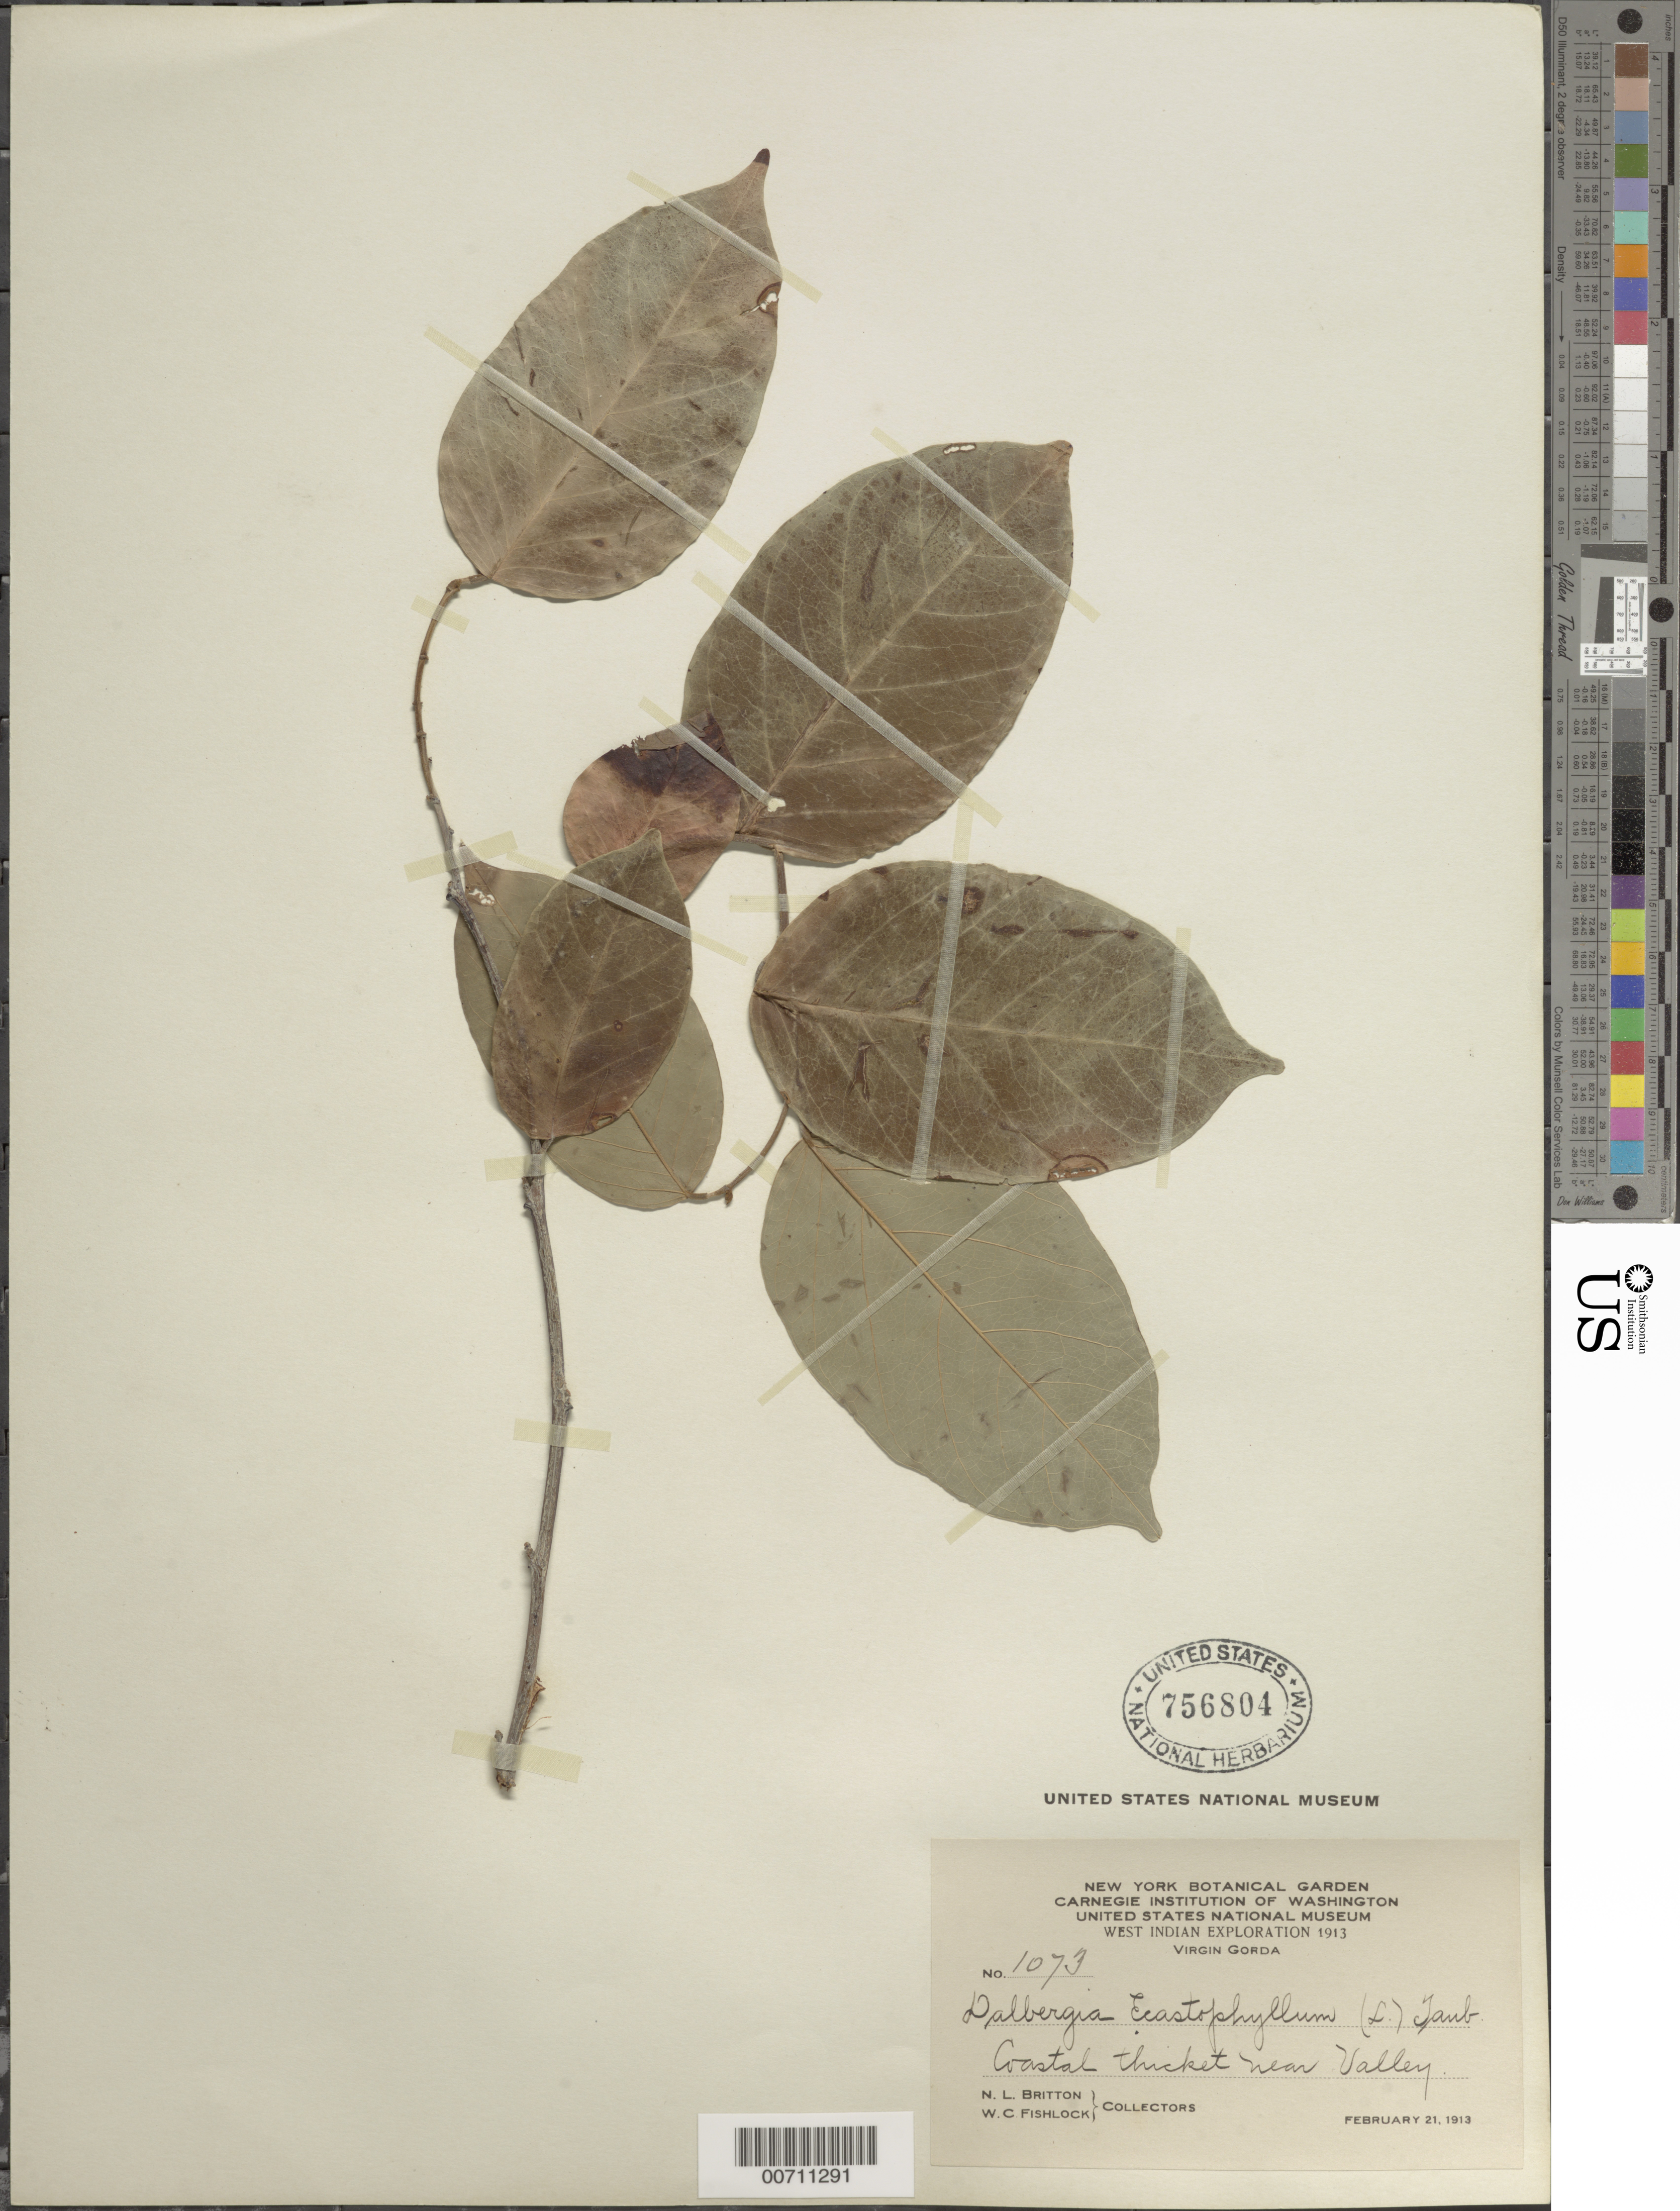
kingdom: Plantae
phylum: Tracheophyta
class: Magnoliopsida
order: Fabales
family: Fabaceae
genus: Dalbergia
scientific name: Dalbergia hecastophyllum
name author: (L.) Taub.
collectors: N. Britton & W. Fishlock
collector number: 1073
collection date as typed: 21 Feb 1913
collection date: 1913-02-21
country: British Virgin Islands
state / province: Virgin Gorda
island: Virgin Gorda Island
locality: Valley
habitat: Coastal thicket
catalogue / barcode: US 756804